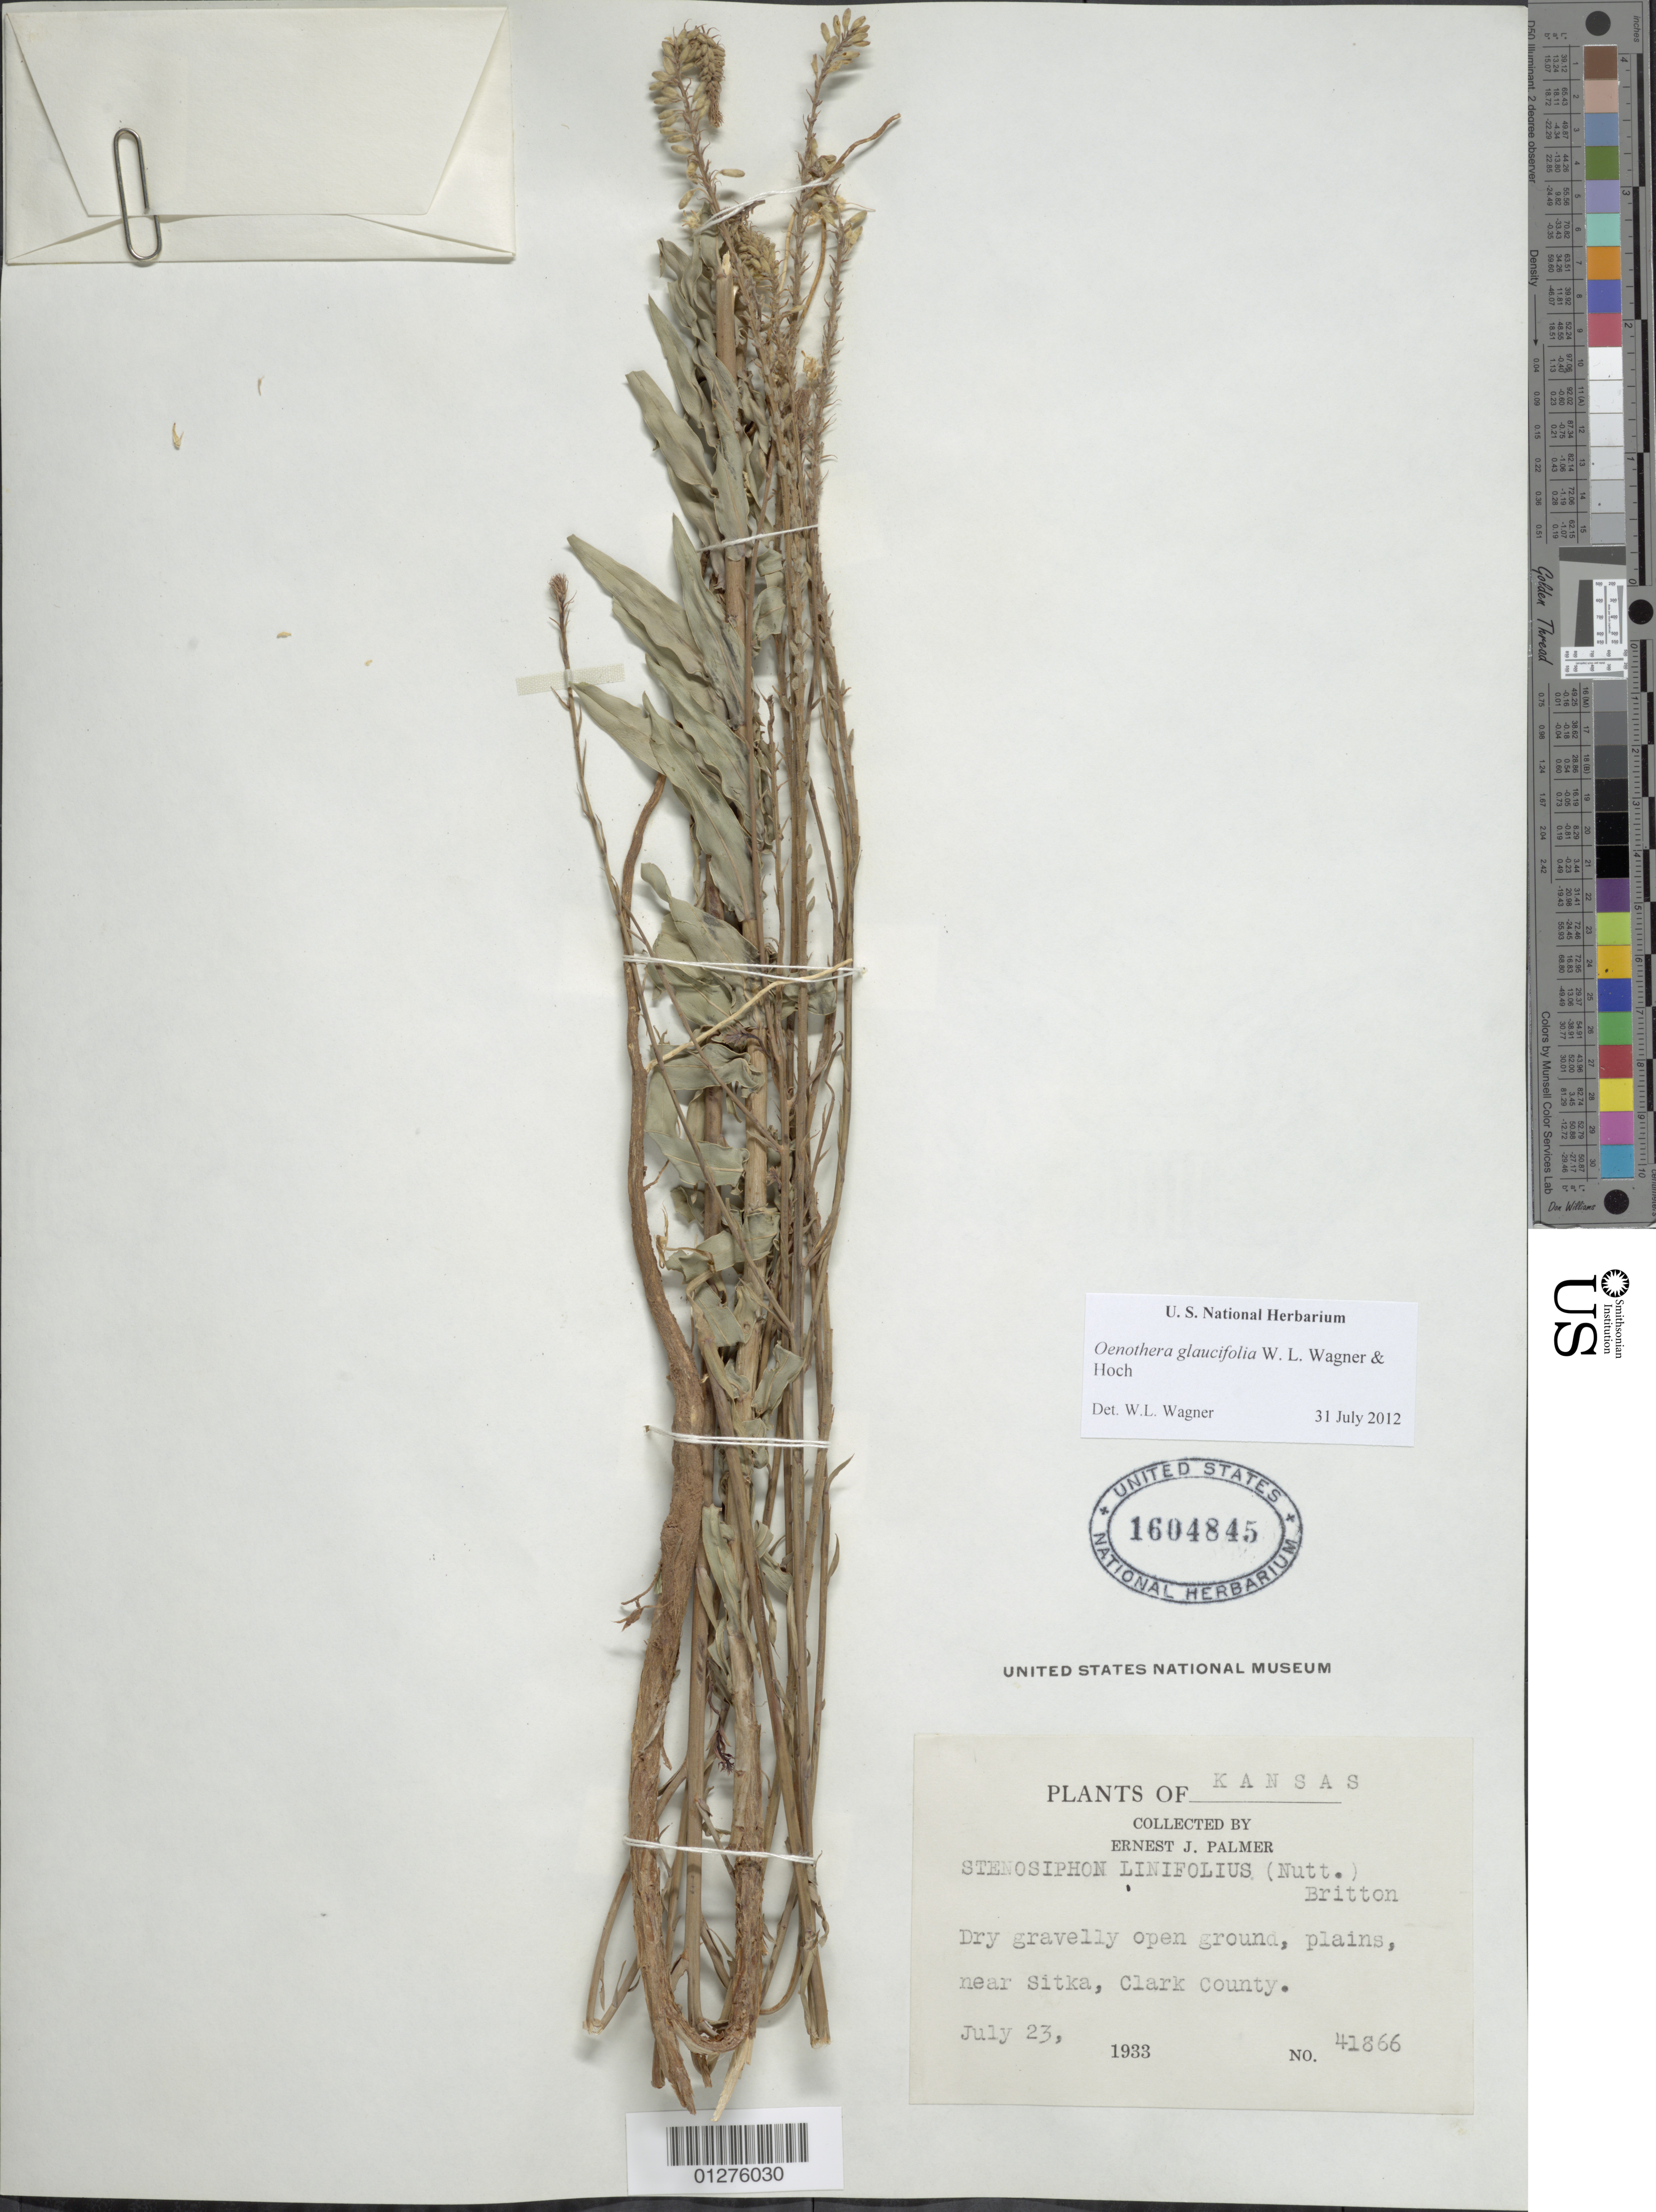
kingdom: Plantae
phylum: Tracheophyta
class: Magnoliopsida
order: Myrtales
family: Onagraceae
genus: Oenothera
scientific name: Oenothera glaucifolia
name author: W.L. Wagner & Hoch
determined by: Wagner, W. L., (BOT), Smithsonian Institution - National Museum of Natural History (UNITED STATES)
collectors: E. J. Palmer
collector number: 41866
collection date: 1933-07-23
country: United States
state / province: Kansas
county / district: Clark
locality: Near Sitka.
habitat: Dry gravelly open ground, plains.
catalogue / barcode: US 1604845